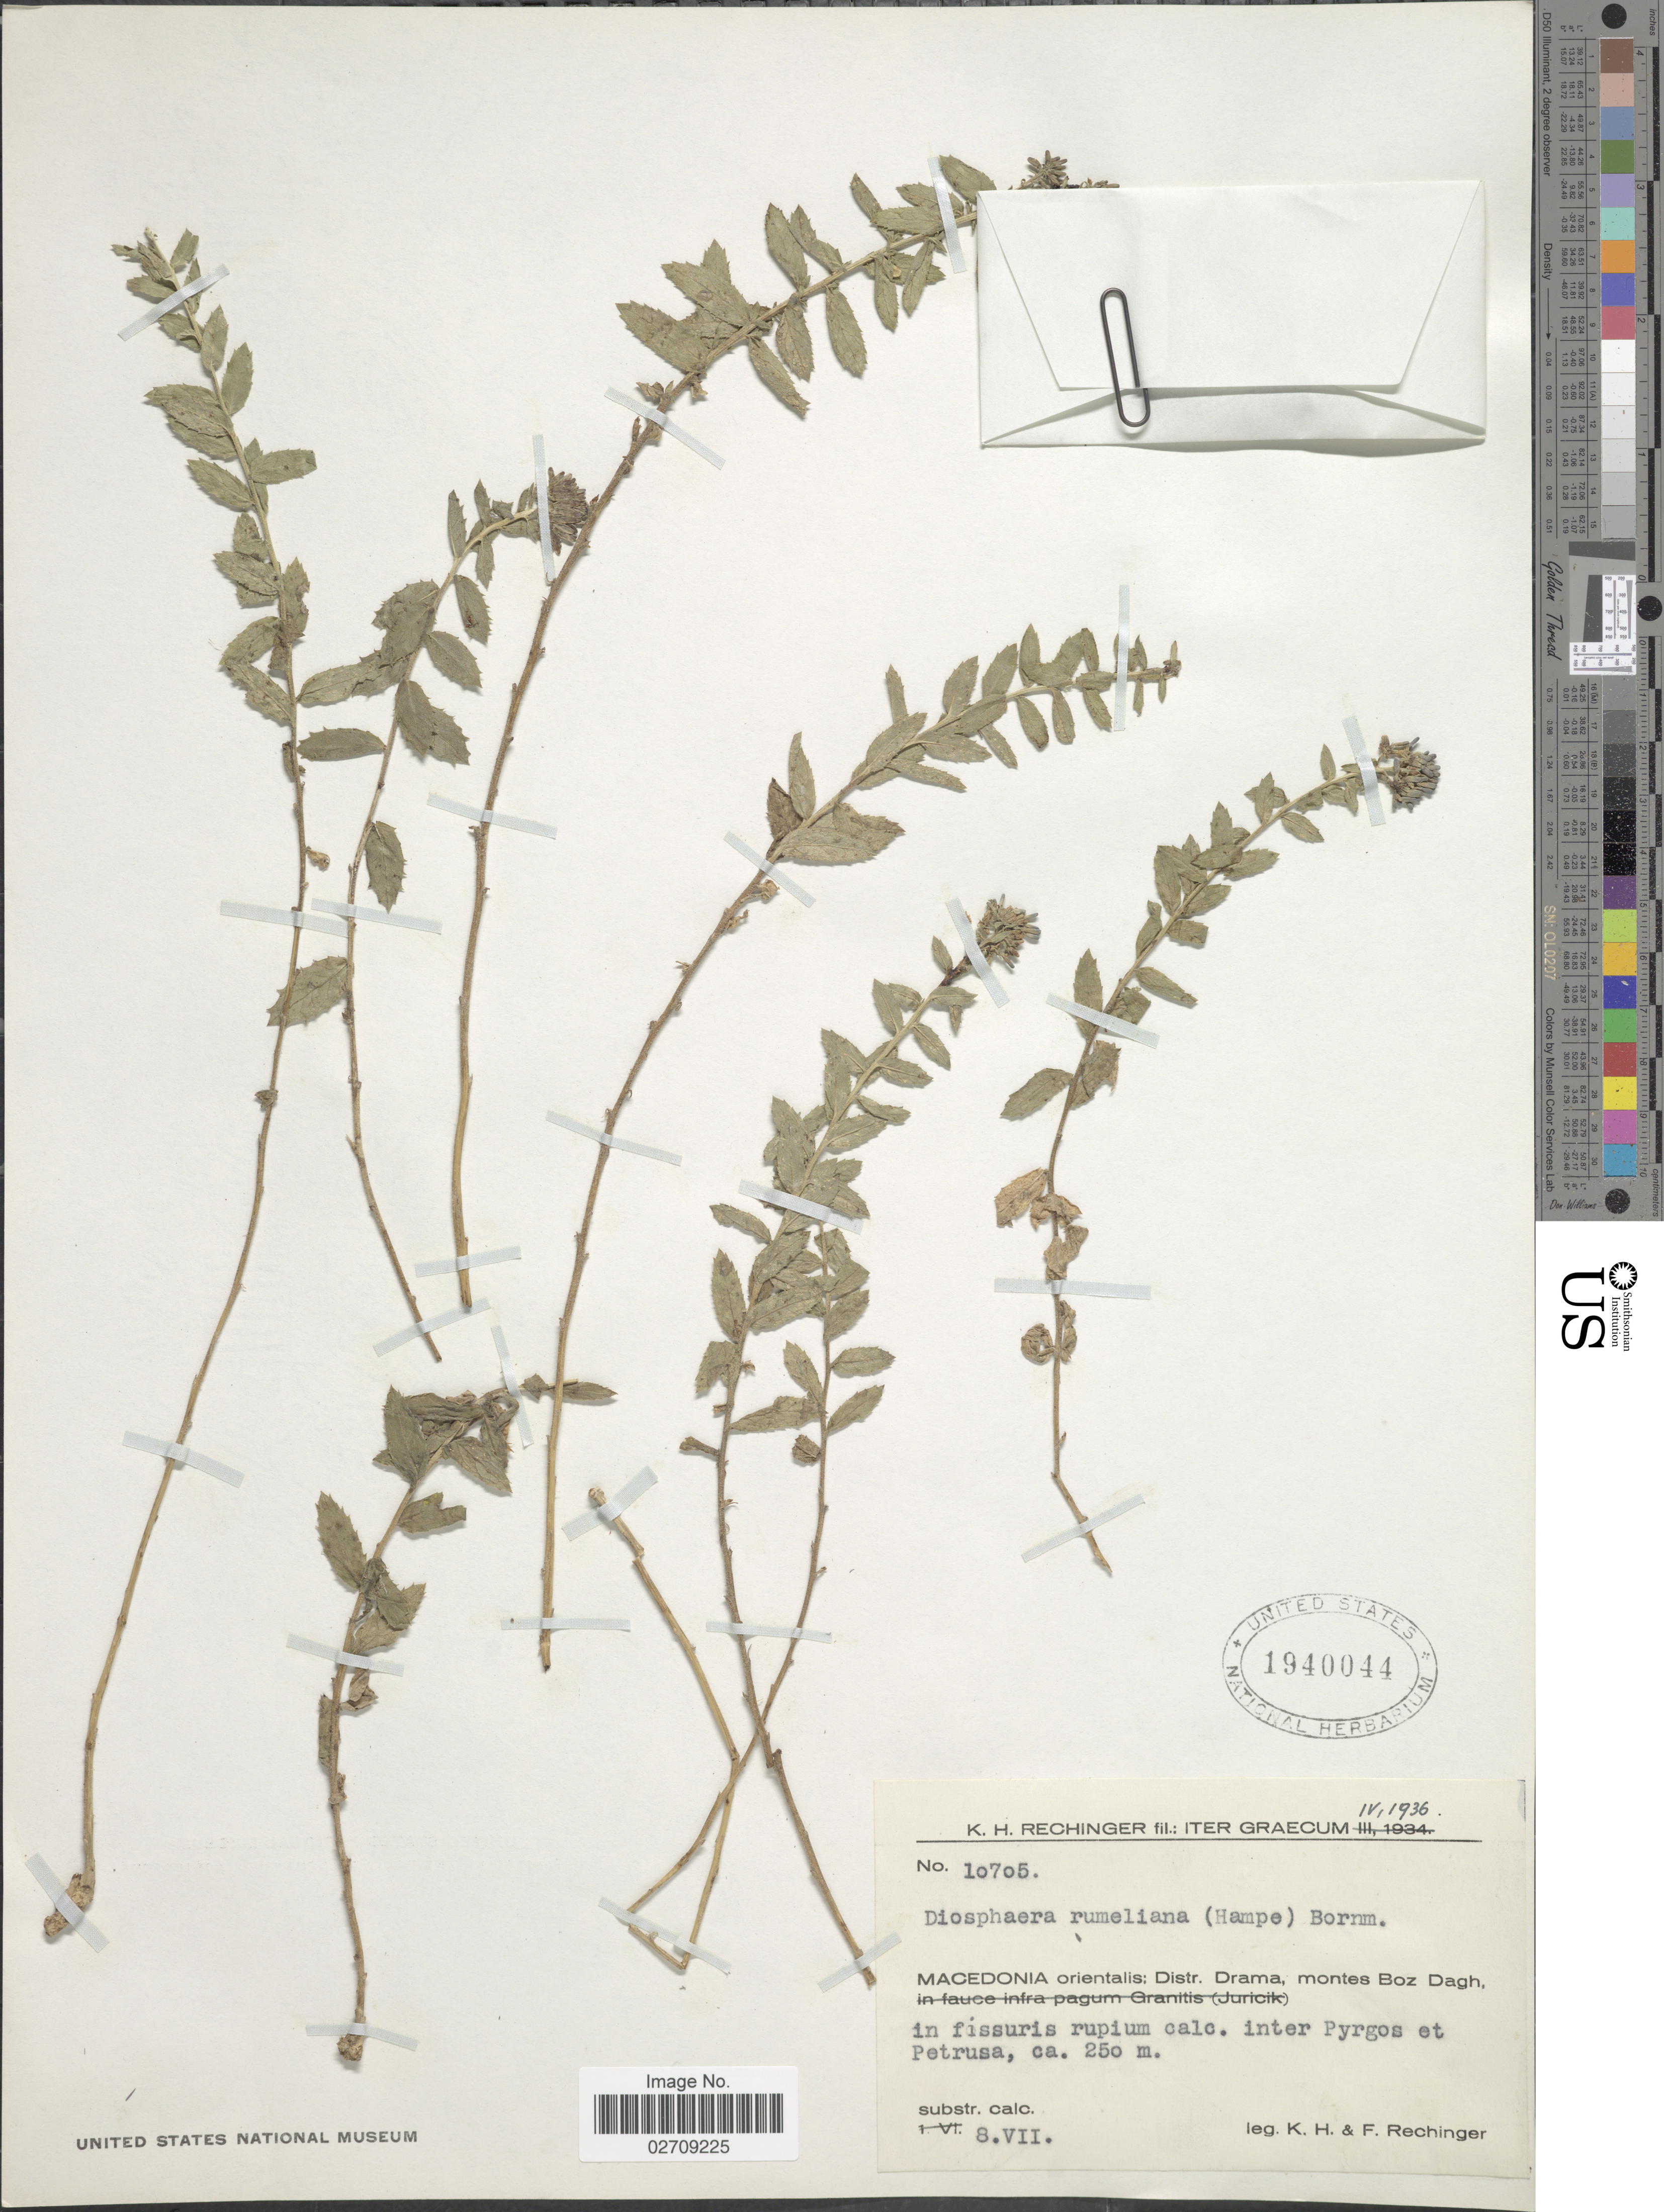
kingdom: Plantae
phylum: Tracheophyta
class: Magnoliopsida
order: Asterales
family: Campanulaceae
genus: Trachelium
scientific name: Trachelium rumelianum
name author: Hampe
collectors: K. H. Rechinger & F. Rechinger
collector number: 10705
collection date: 1936-07-08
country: Greece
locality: Graecum. Macedonia orientalis: Distr. Drama, montes Boz Dagh. Inter Pyrgos et Petrusa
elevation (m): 250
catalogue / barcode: US 1940044